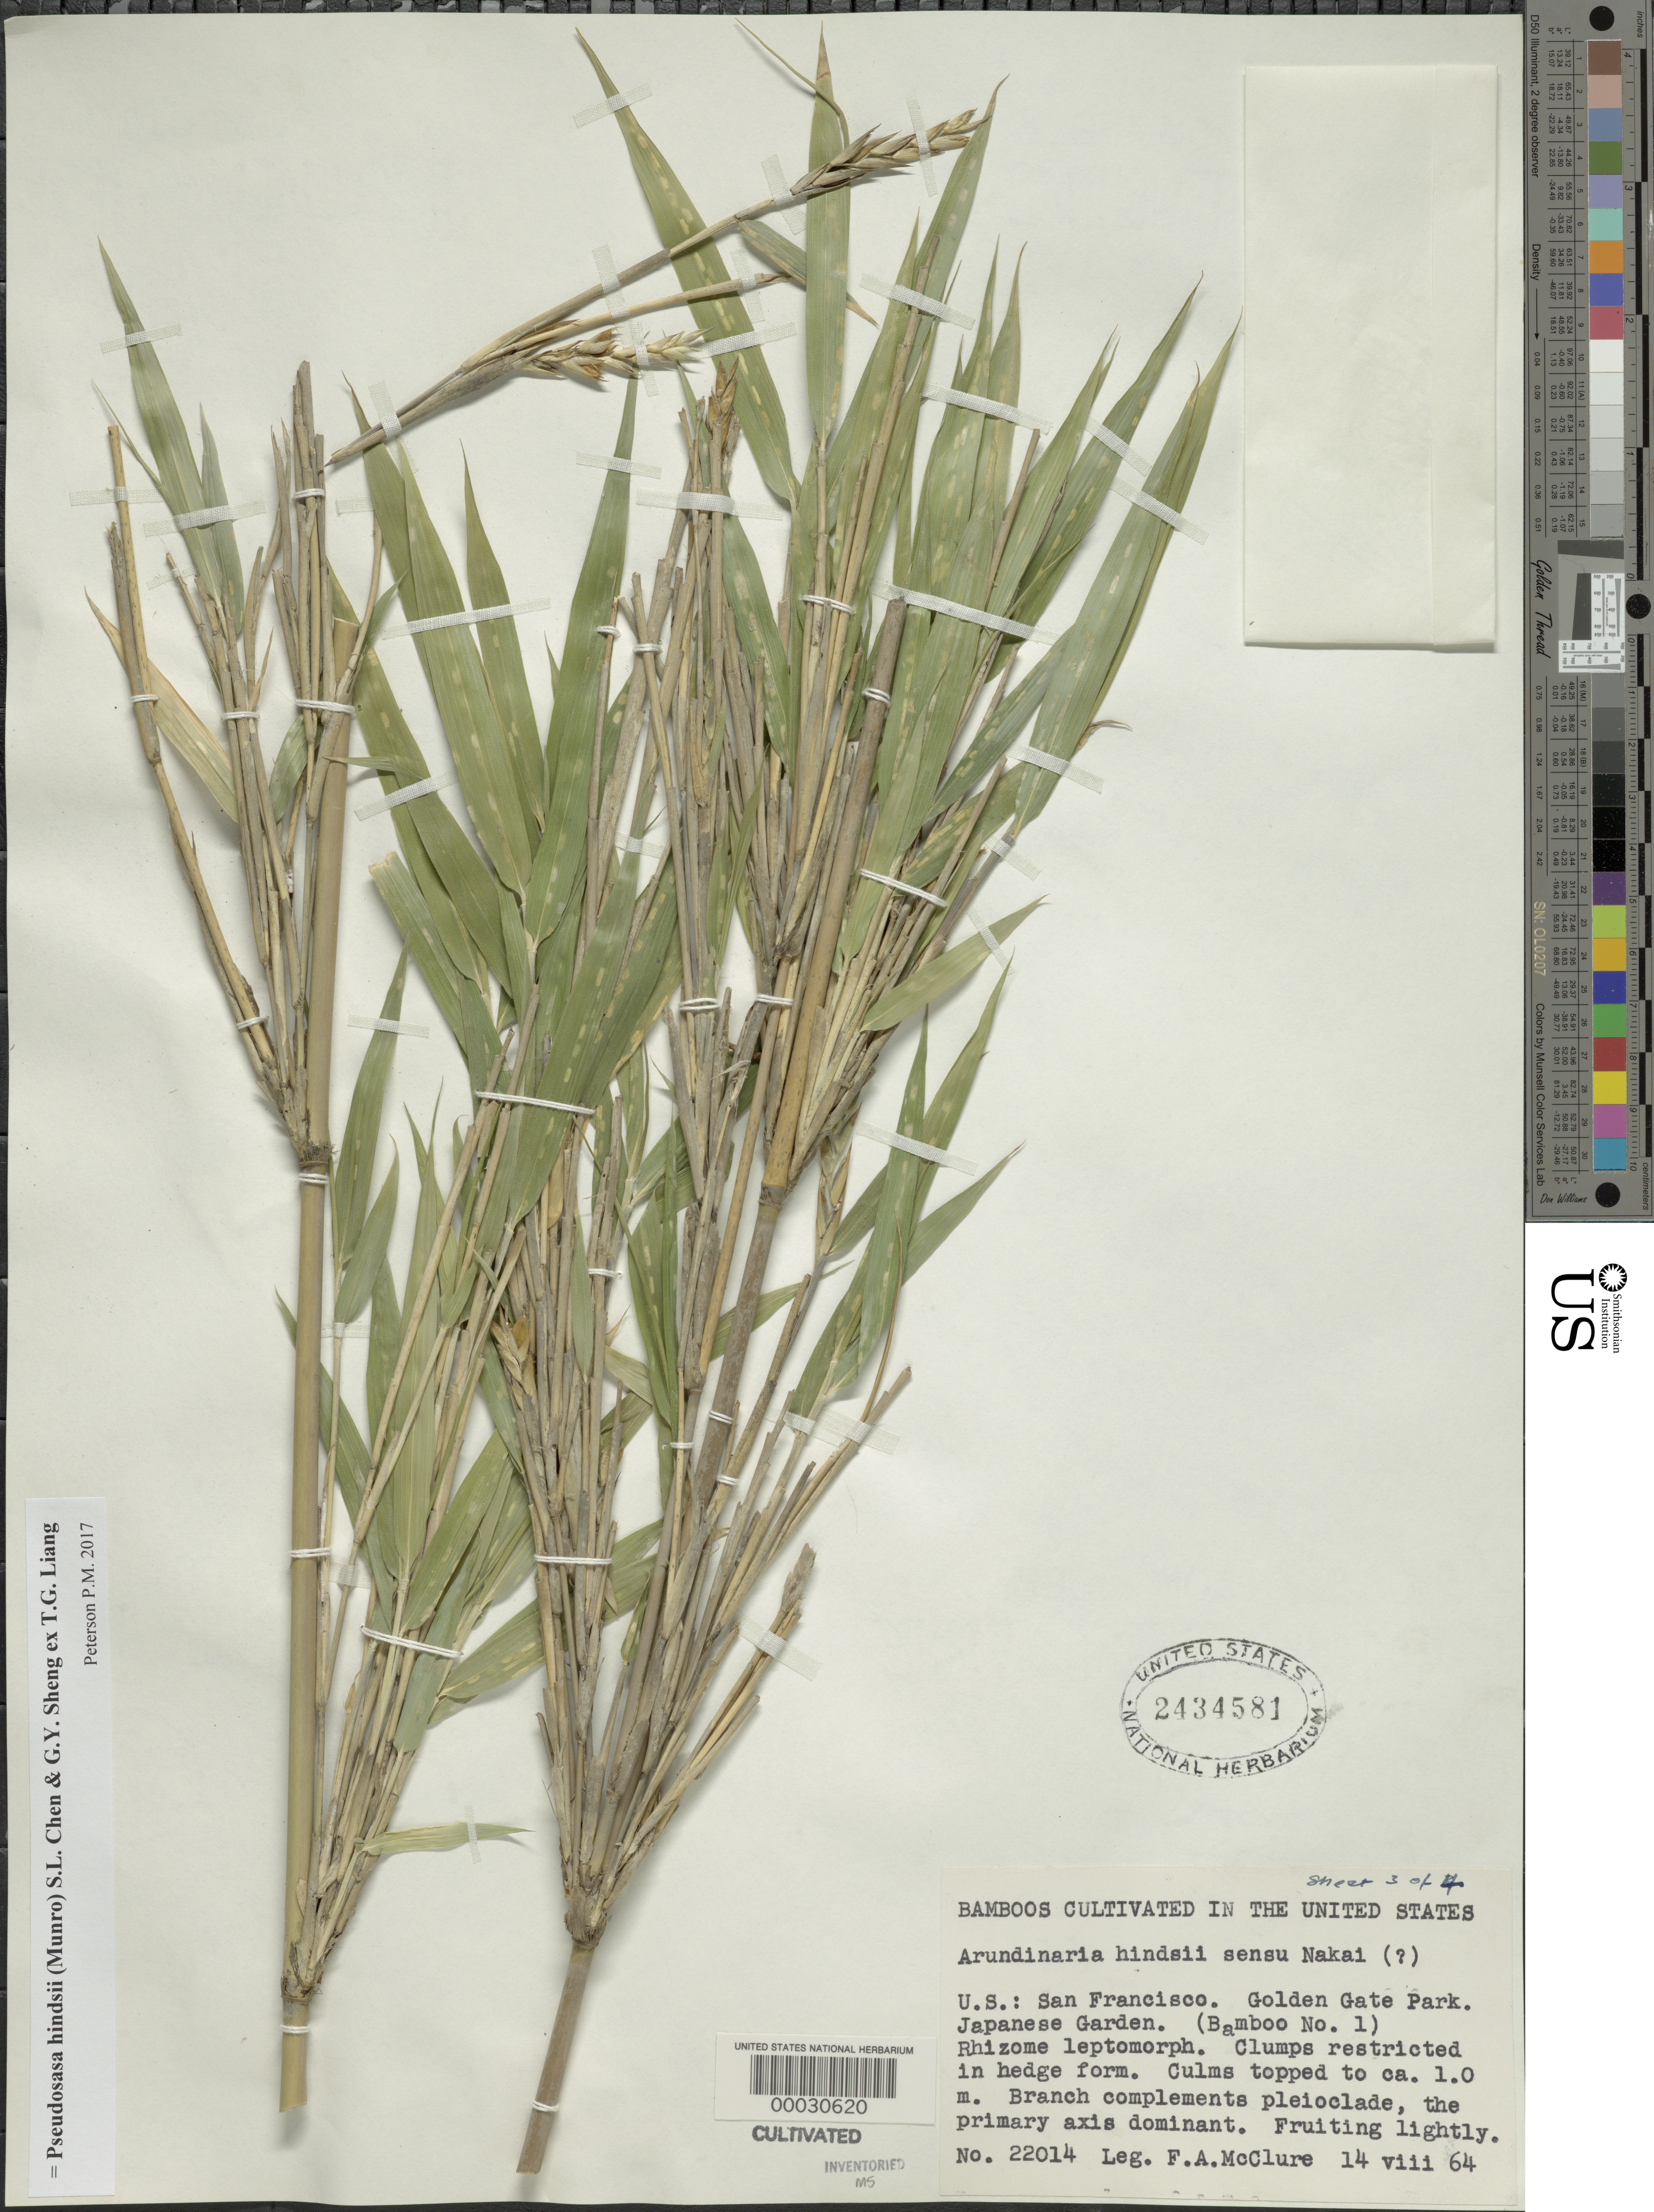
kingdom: Plantae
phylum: Tracheophyta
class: Liliopsida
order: Poales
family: Poaceae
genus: Pseudosasa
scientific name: Pseudosasa hindsii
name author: (Munro) S.L. Chen & G.Y. Sheng ex T.G. Liang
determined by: Poaceae Reorganization Project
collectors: F. A. McClure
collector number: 22014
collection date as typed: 14 Aug 1964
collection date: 1964-08-14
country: United States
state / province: California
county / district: San Francisco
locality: Golden gate park-san francisco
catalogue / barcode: US 2434581